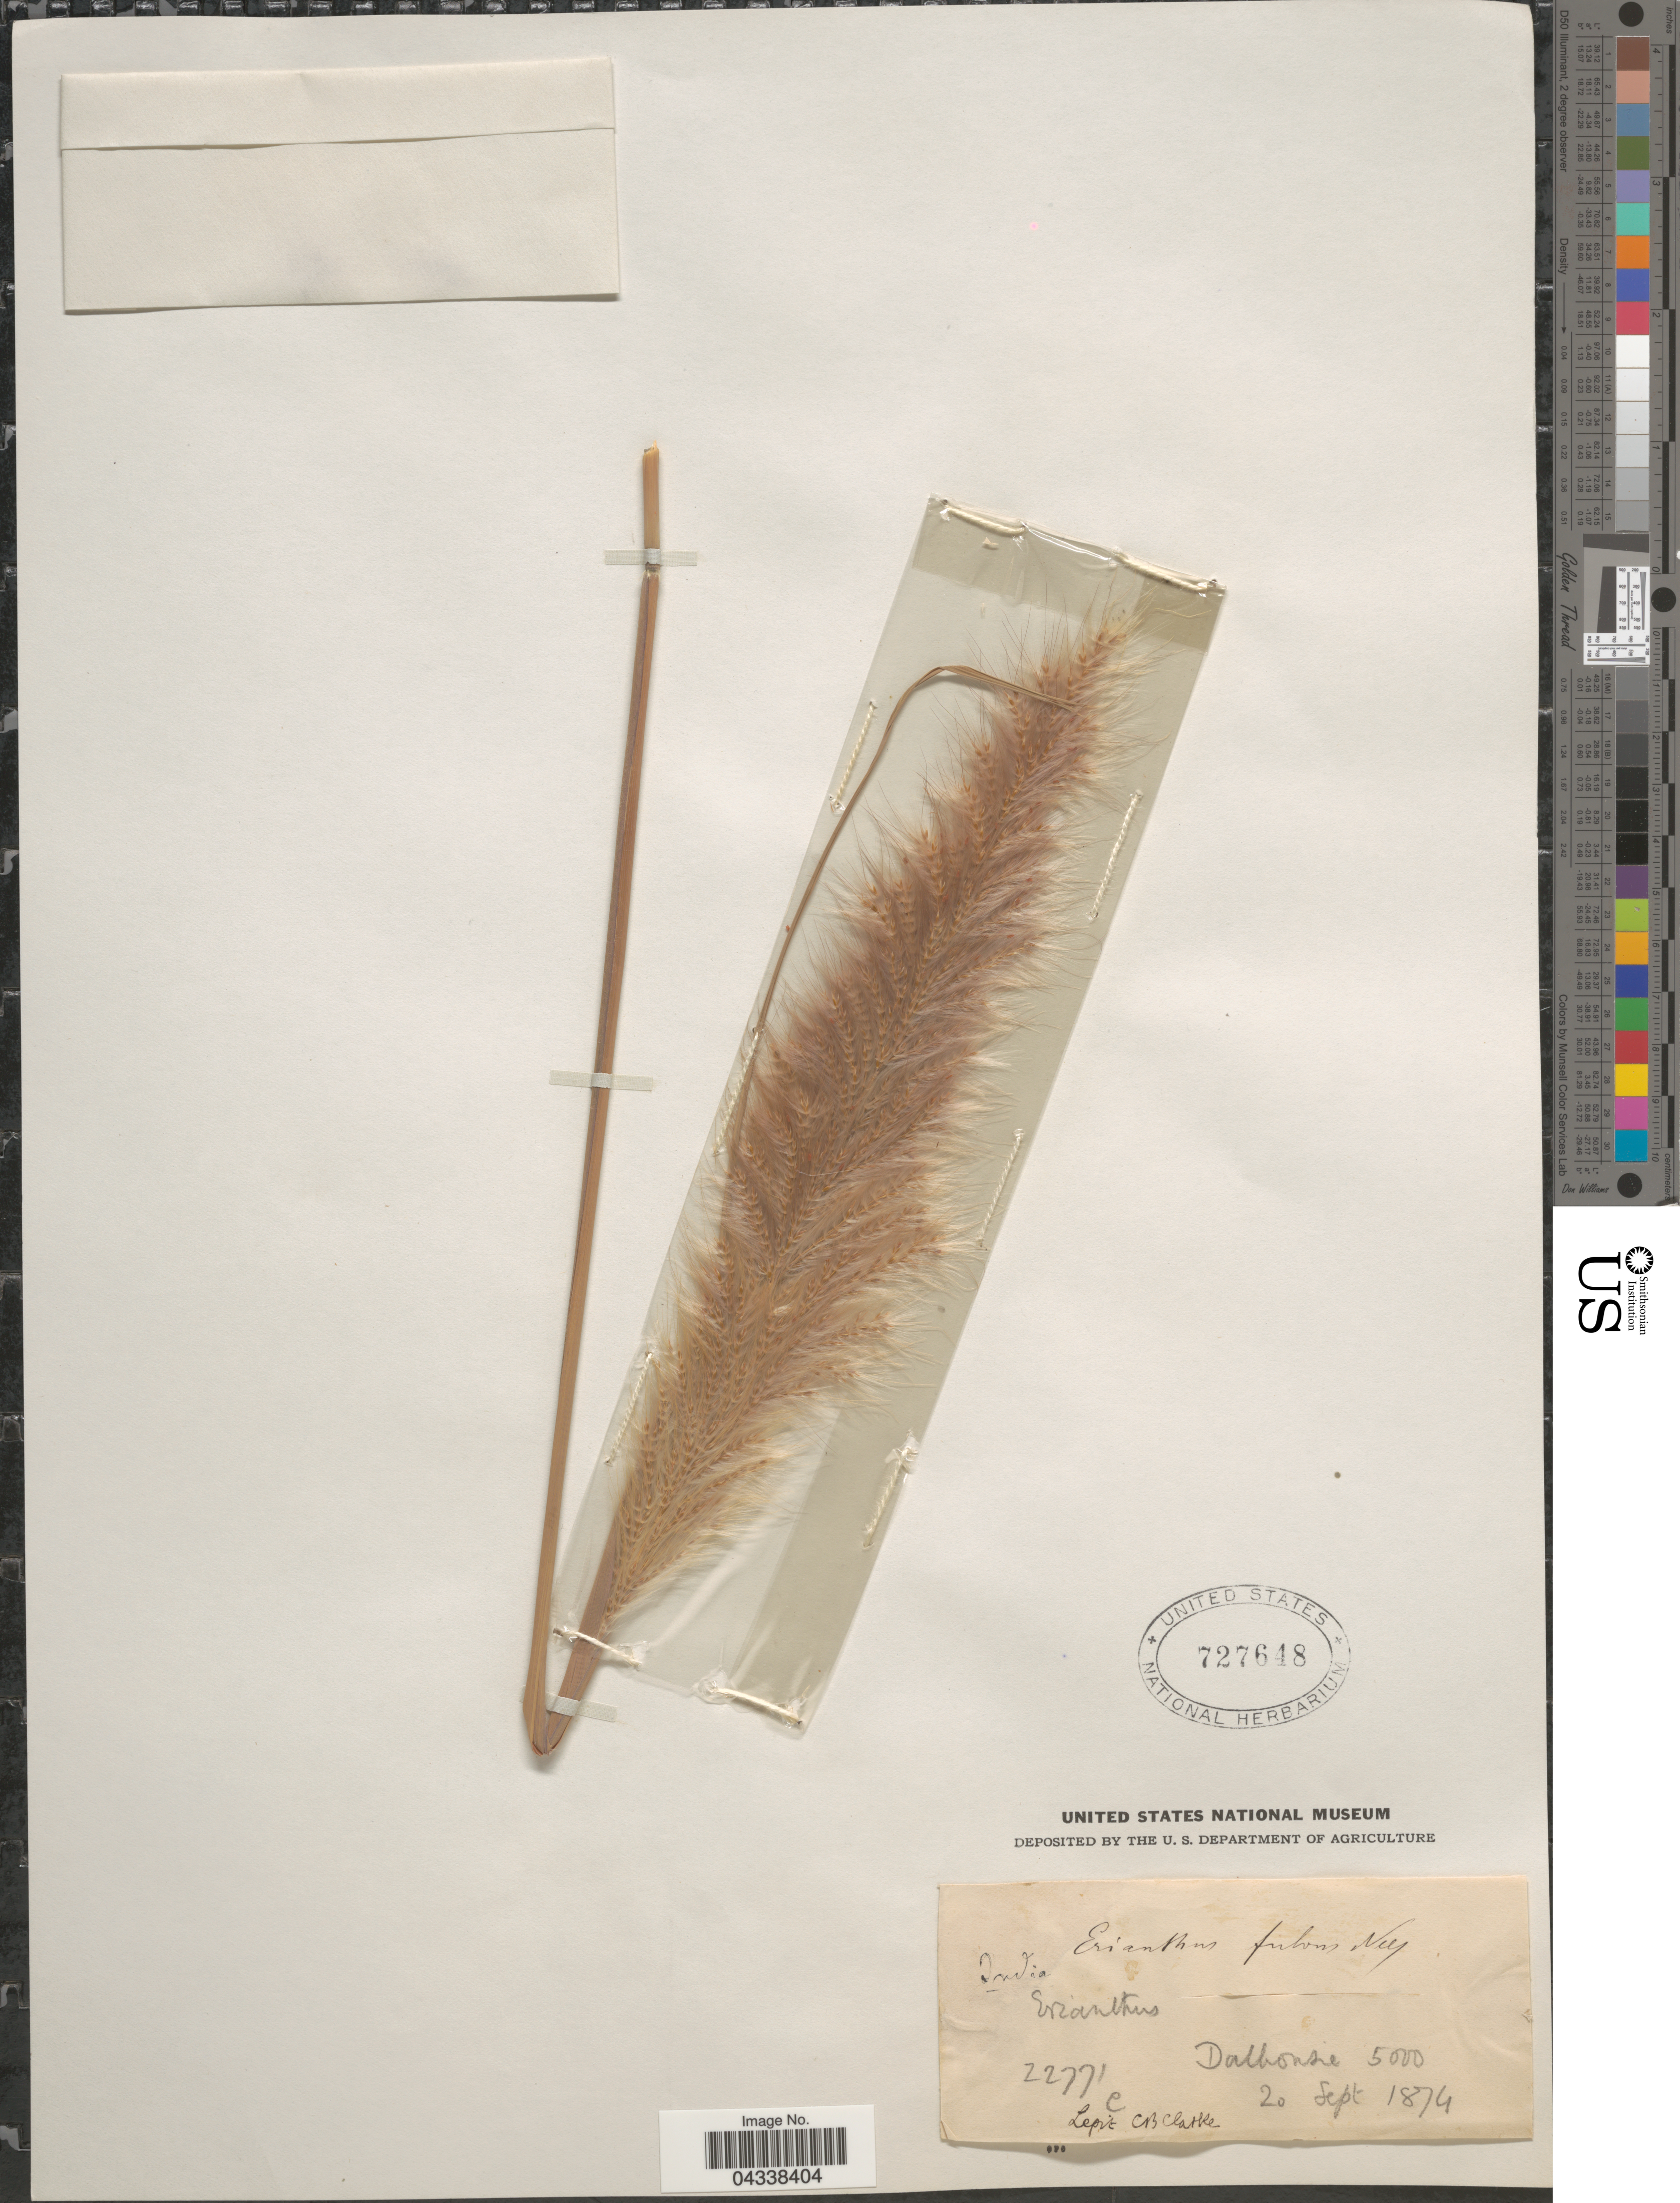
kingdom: Plantae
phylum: Tracheophyta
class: Liliopsida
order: Poales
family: Poaceae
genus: Saccharum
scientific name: Saccharum rufipilum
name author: Steud.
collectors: C. B. Clarke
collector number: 22771C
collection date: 1874-09-20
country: India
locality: Dalhousie.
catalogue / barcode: US 727648